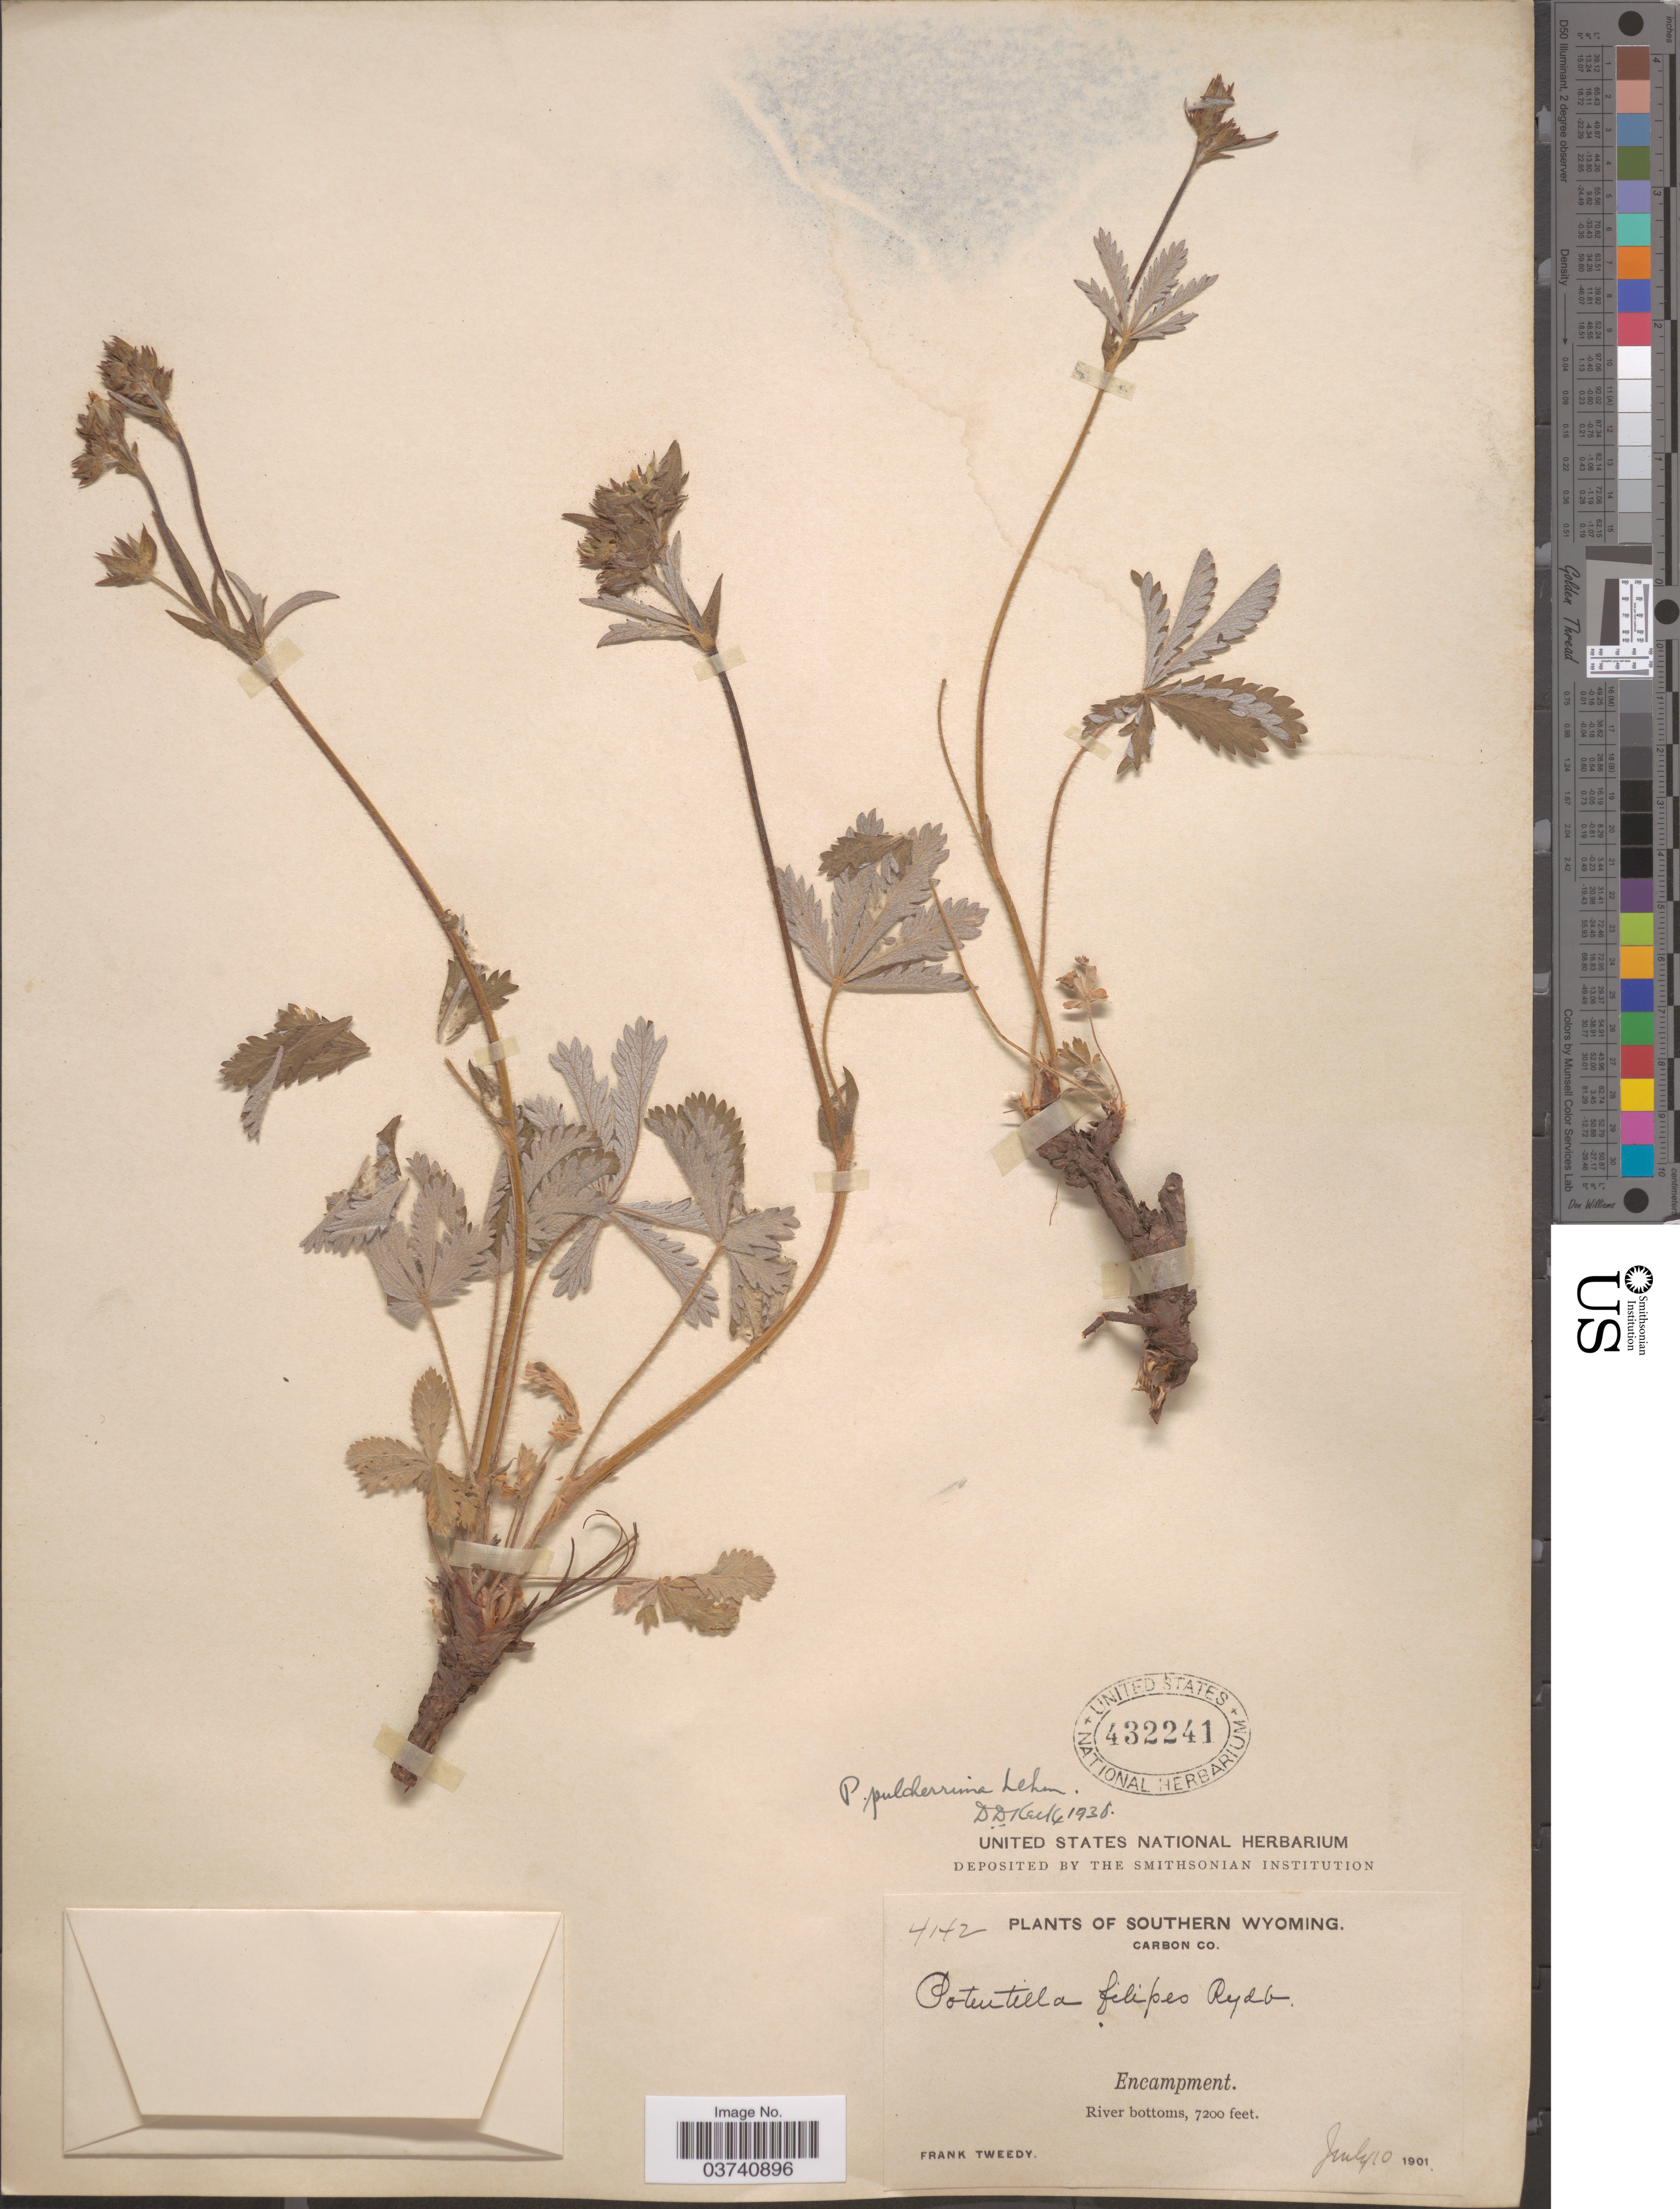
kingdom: Plantae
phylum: Tracheophyta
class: Magnoliopsida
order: Rosales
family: Rosaceae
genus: Potentilla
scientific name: Potentilla pulcherrima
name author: Lehm.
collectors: F. Tweedy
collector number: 4142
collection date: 1901-07-10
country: United States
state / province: Wyoming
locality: Southern Wyoming. Carbon Co. Encampment. River bottoms.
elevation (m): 2195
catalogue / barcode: US 432241